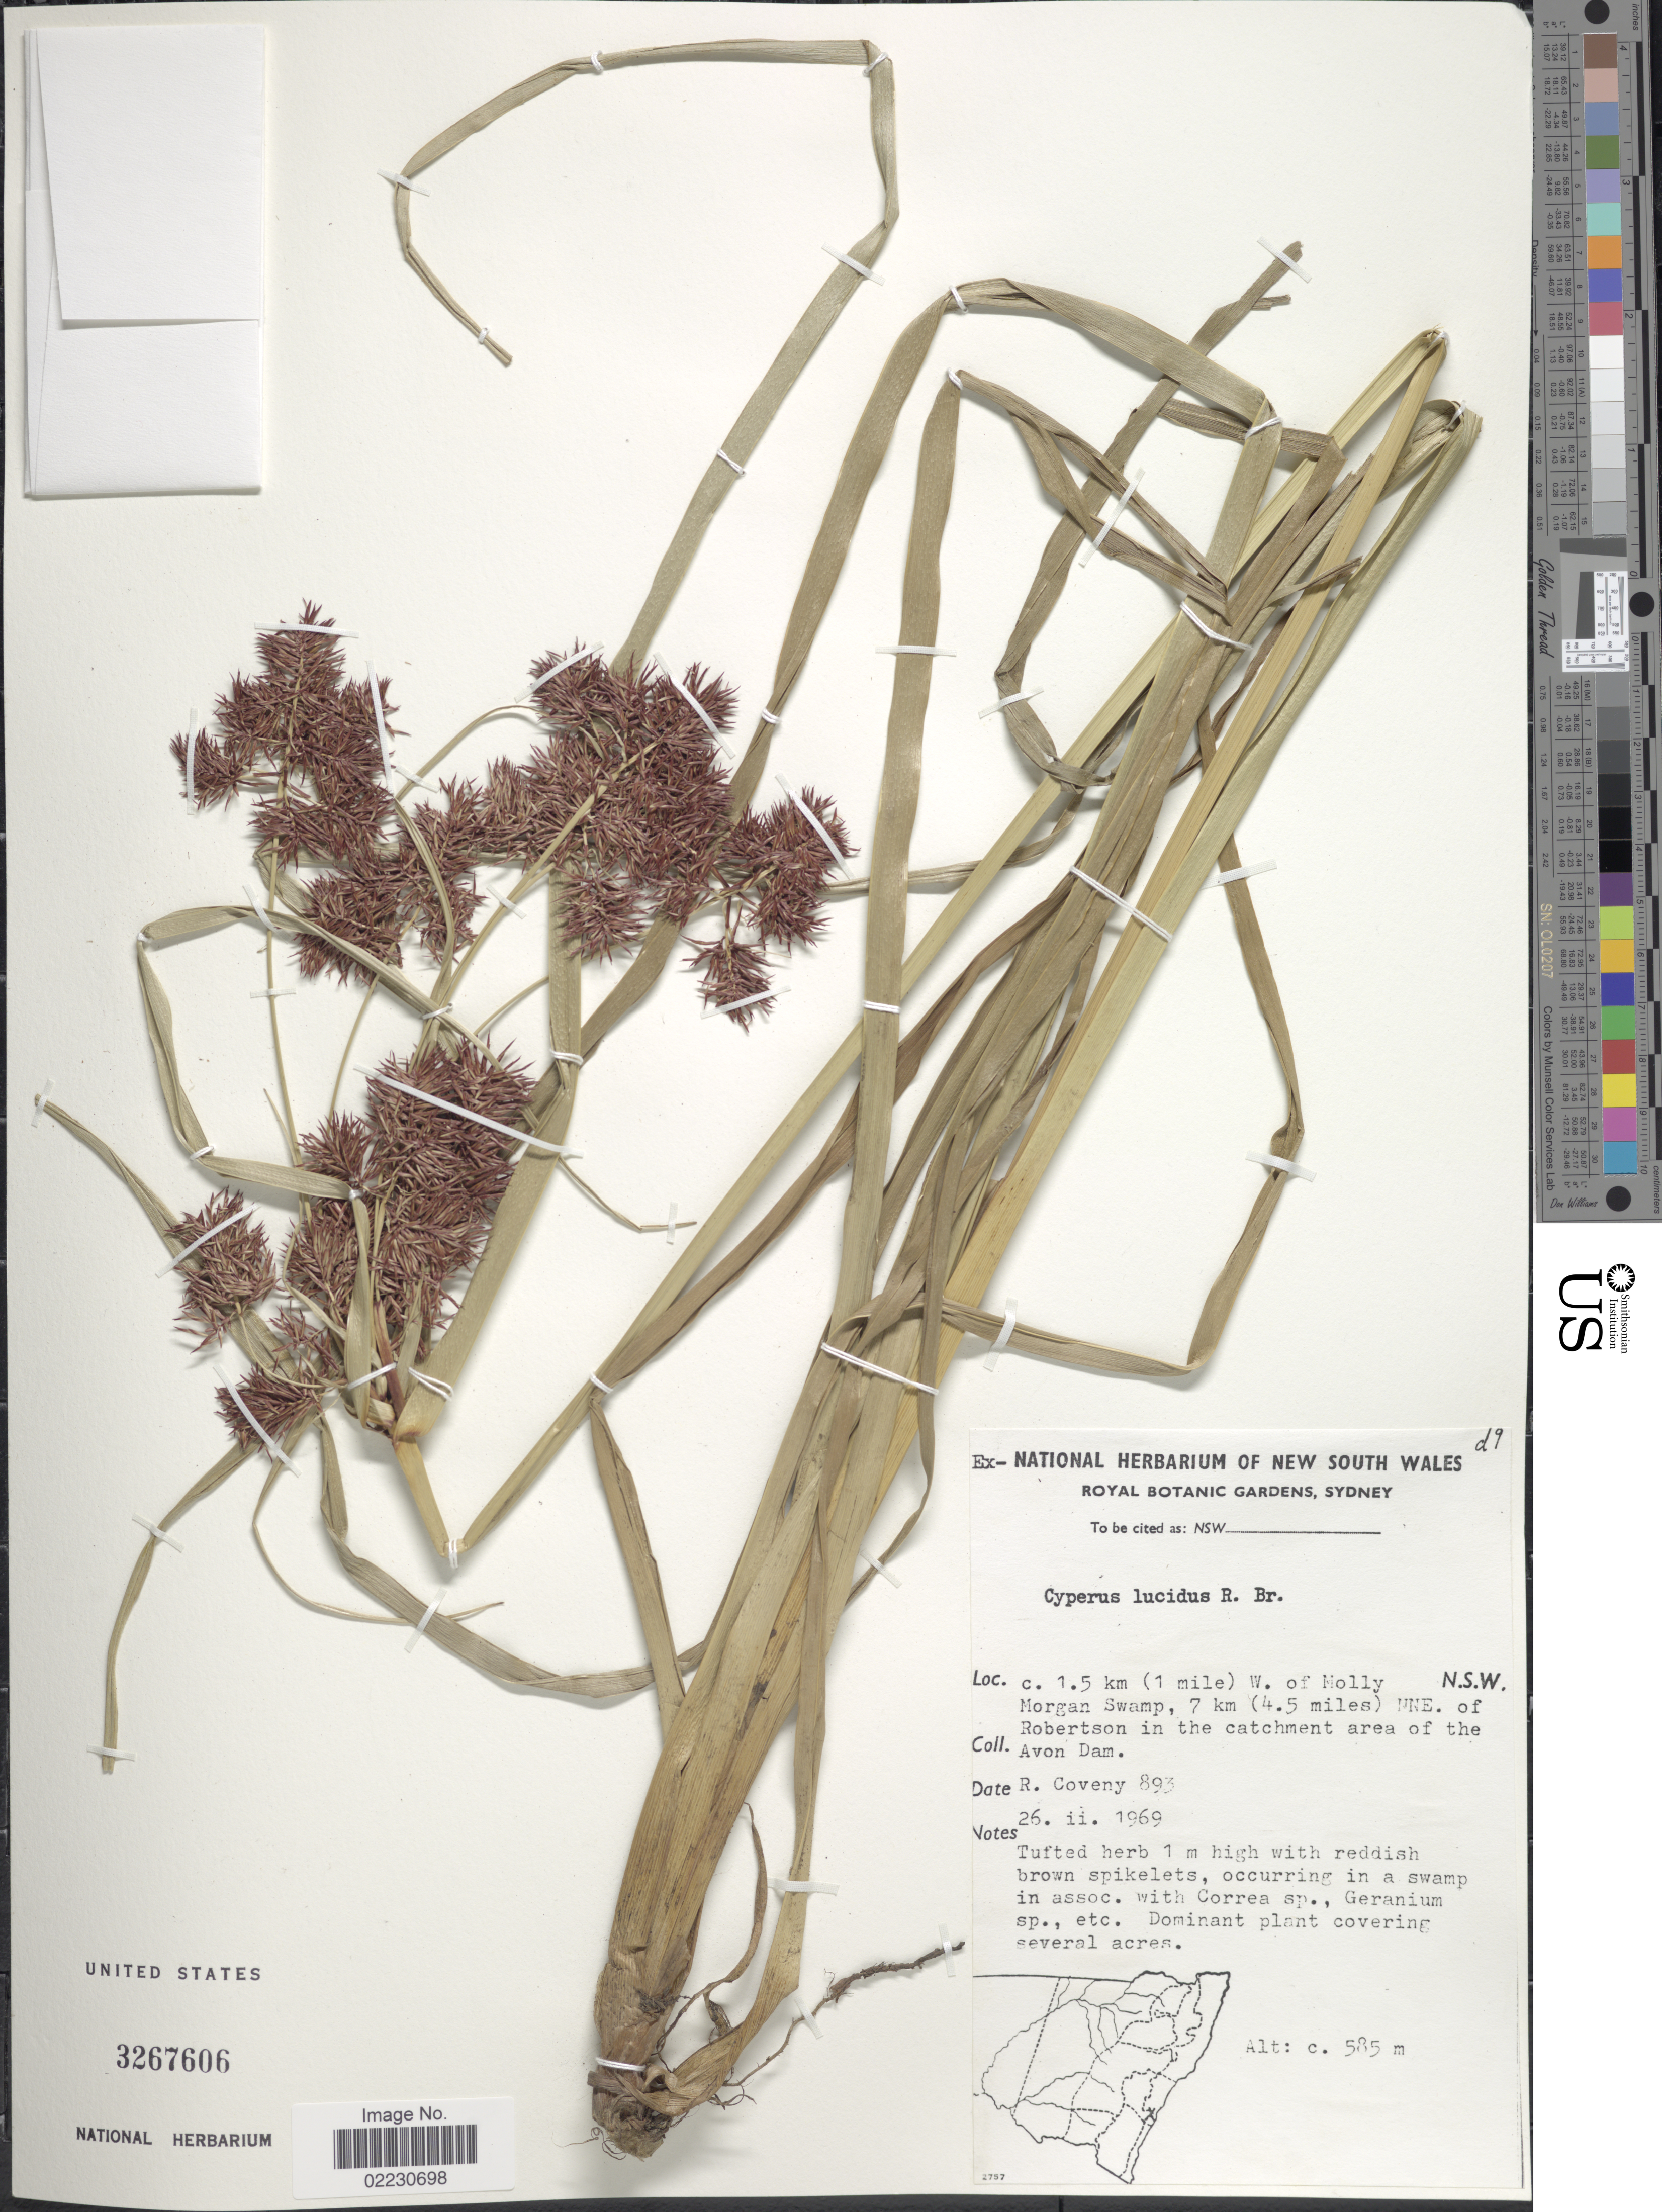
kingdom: Plantae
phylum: Tracheophyta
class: Liliopsida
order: Poales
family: Cyperaceae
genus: Cyperus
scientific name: Cyperus lucidus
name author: R. Br.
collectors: R. Coveny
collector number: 893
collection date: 1969-02-26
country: Australia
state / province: New South Wales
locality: C. 1.5 km (1 mile) W. of Molly Morgan Swamp, 7 km (4.5 miles) NNE. of Robertson in the catchment area of the Avon Dam. N.S.W.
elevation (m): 585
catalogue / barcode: US 3267606